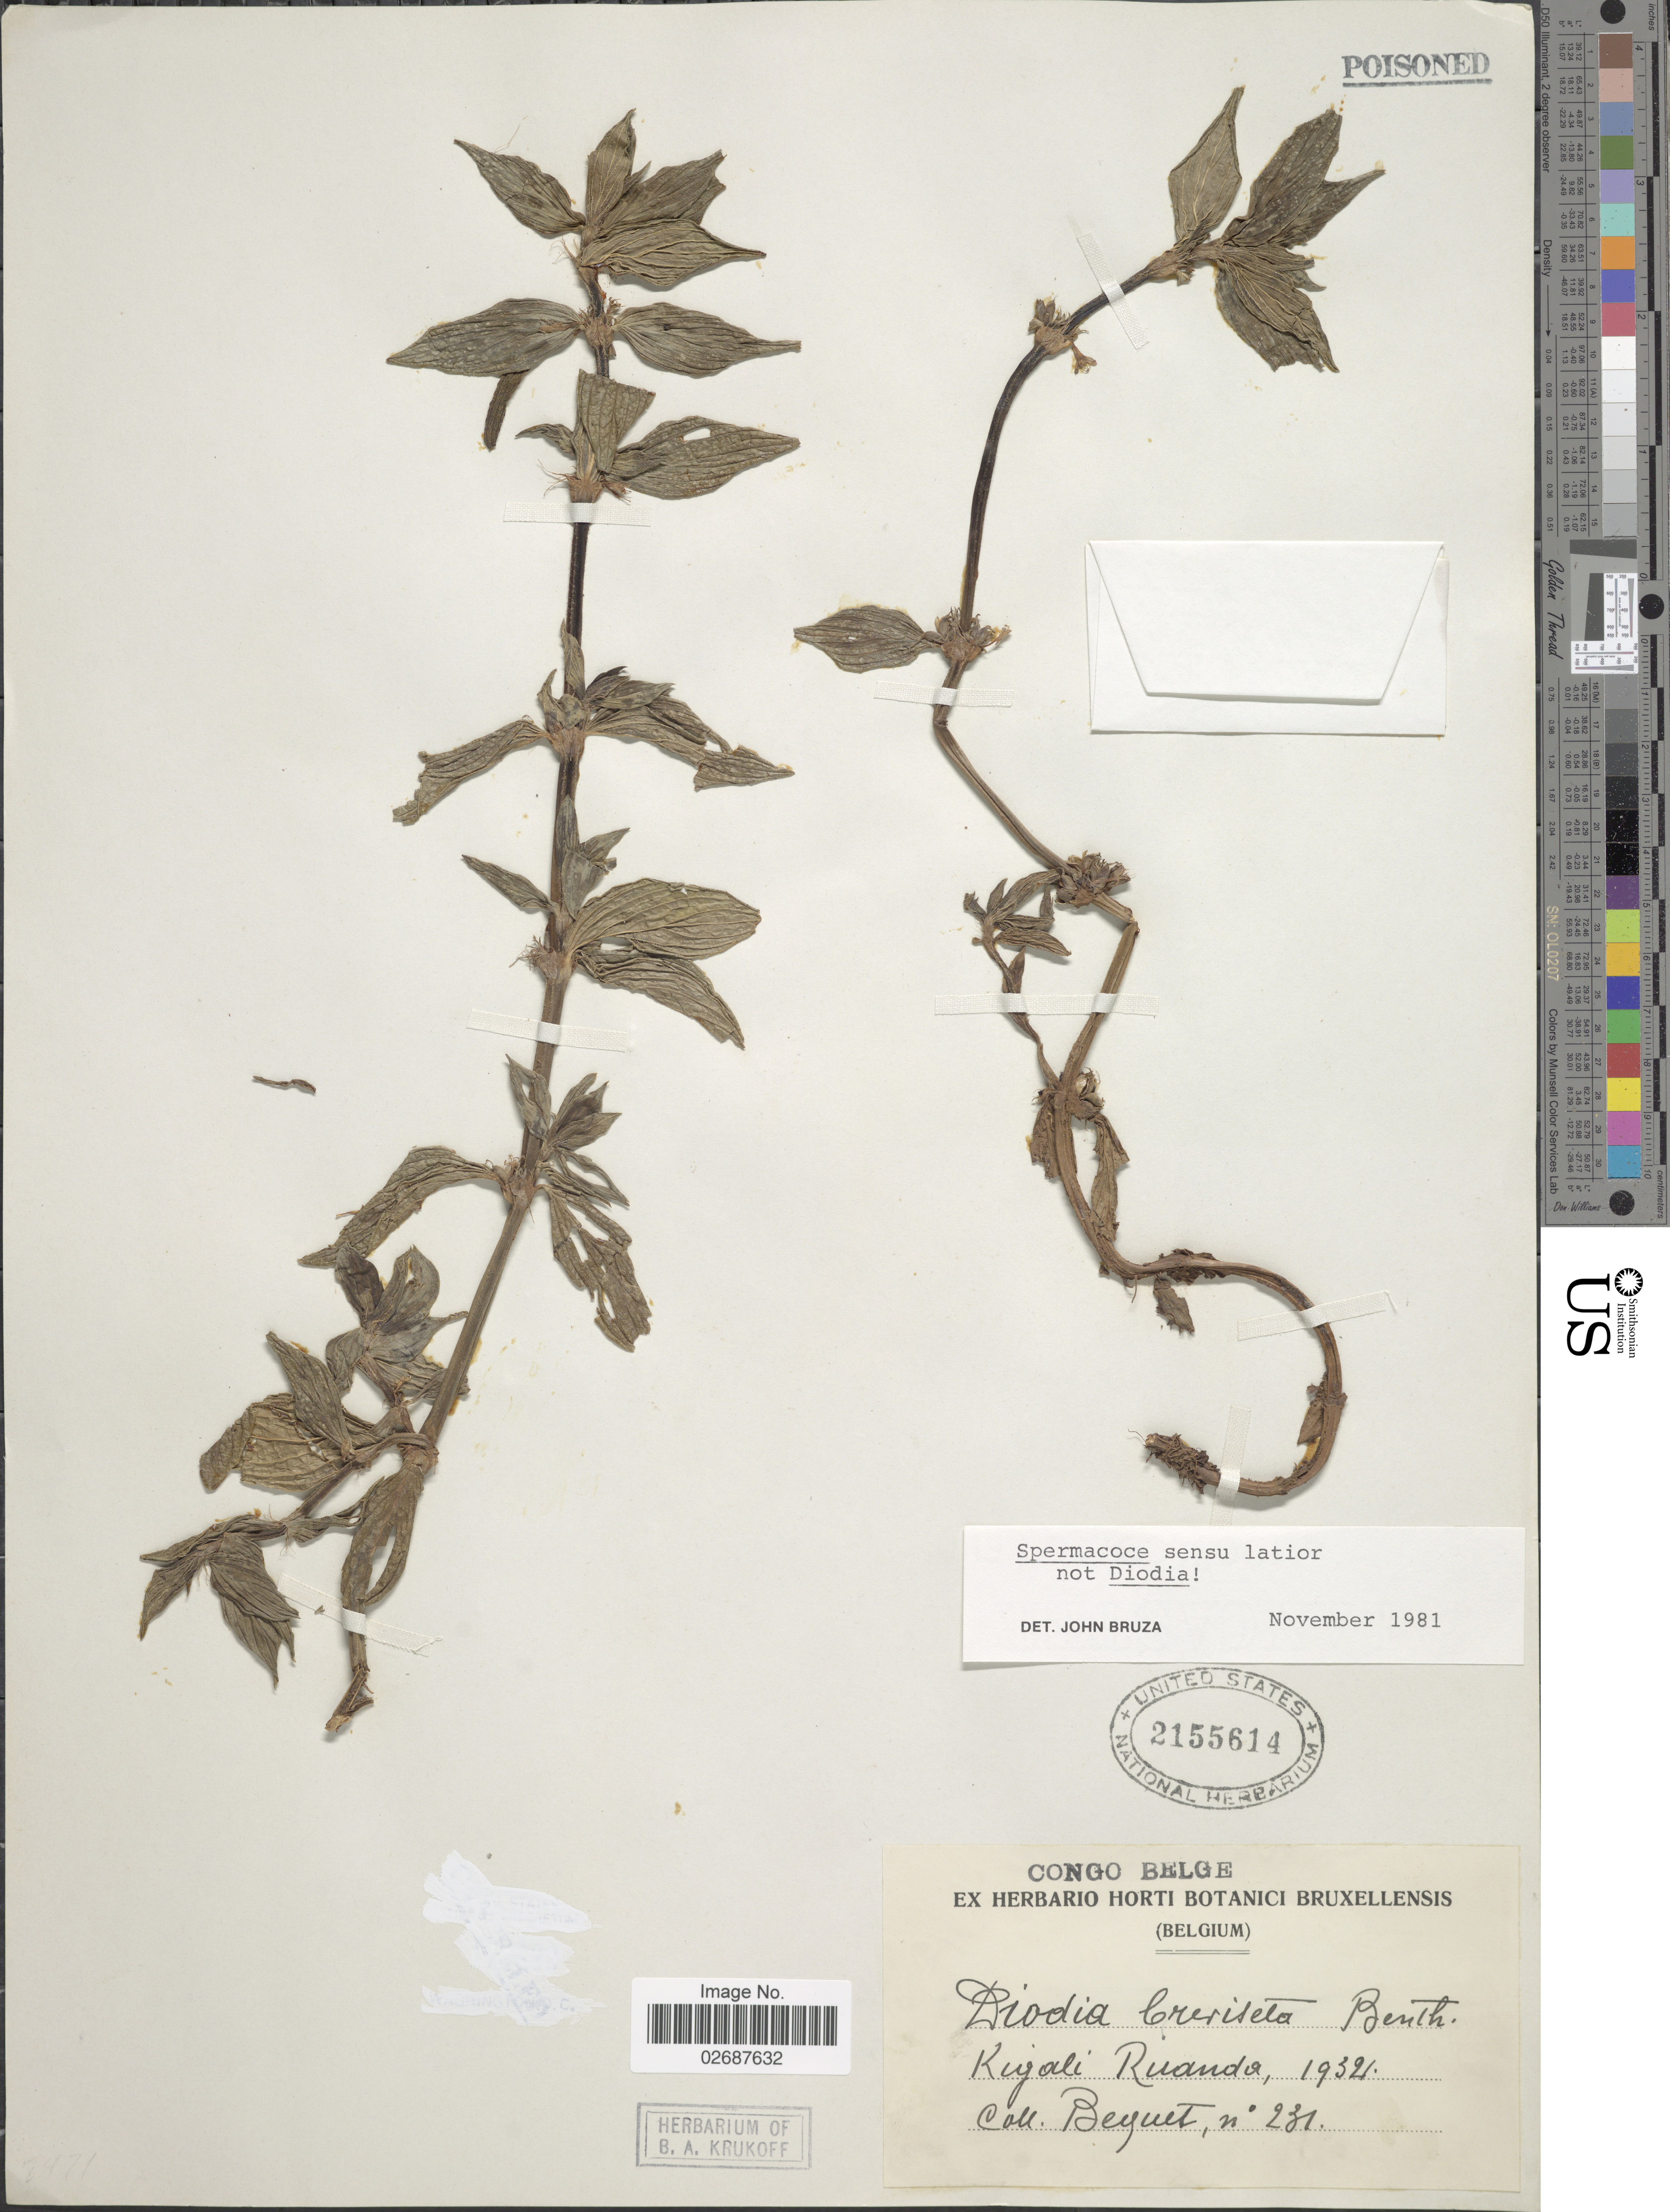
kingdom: Plantae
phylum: Tracheophyta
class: Magnoliopsida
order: Gentianales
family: Rubiaceae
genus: Spermacoce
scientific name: Spermacoce sp.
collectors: Bequet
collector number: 231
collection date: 1934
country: Rwanda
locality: Kigali, Rwanda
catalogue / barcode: US 2155614